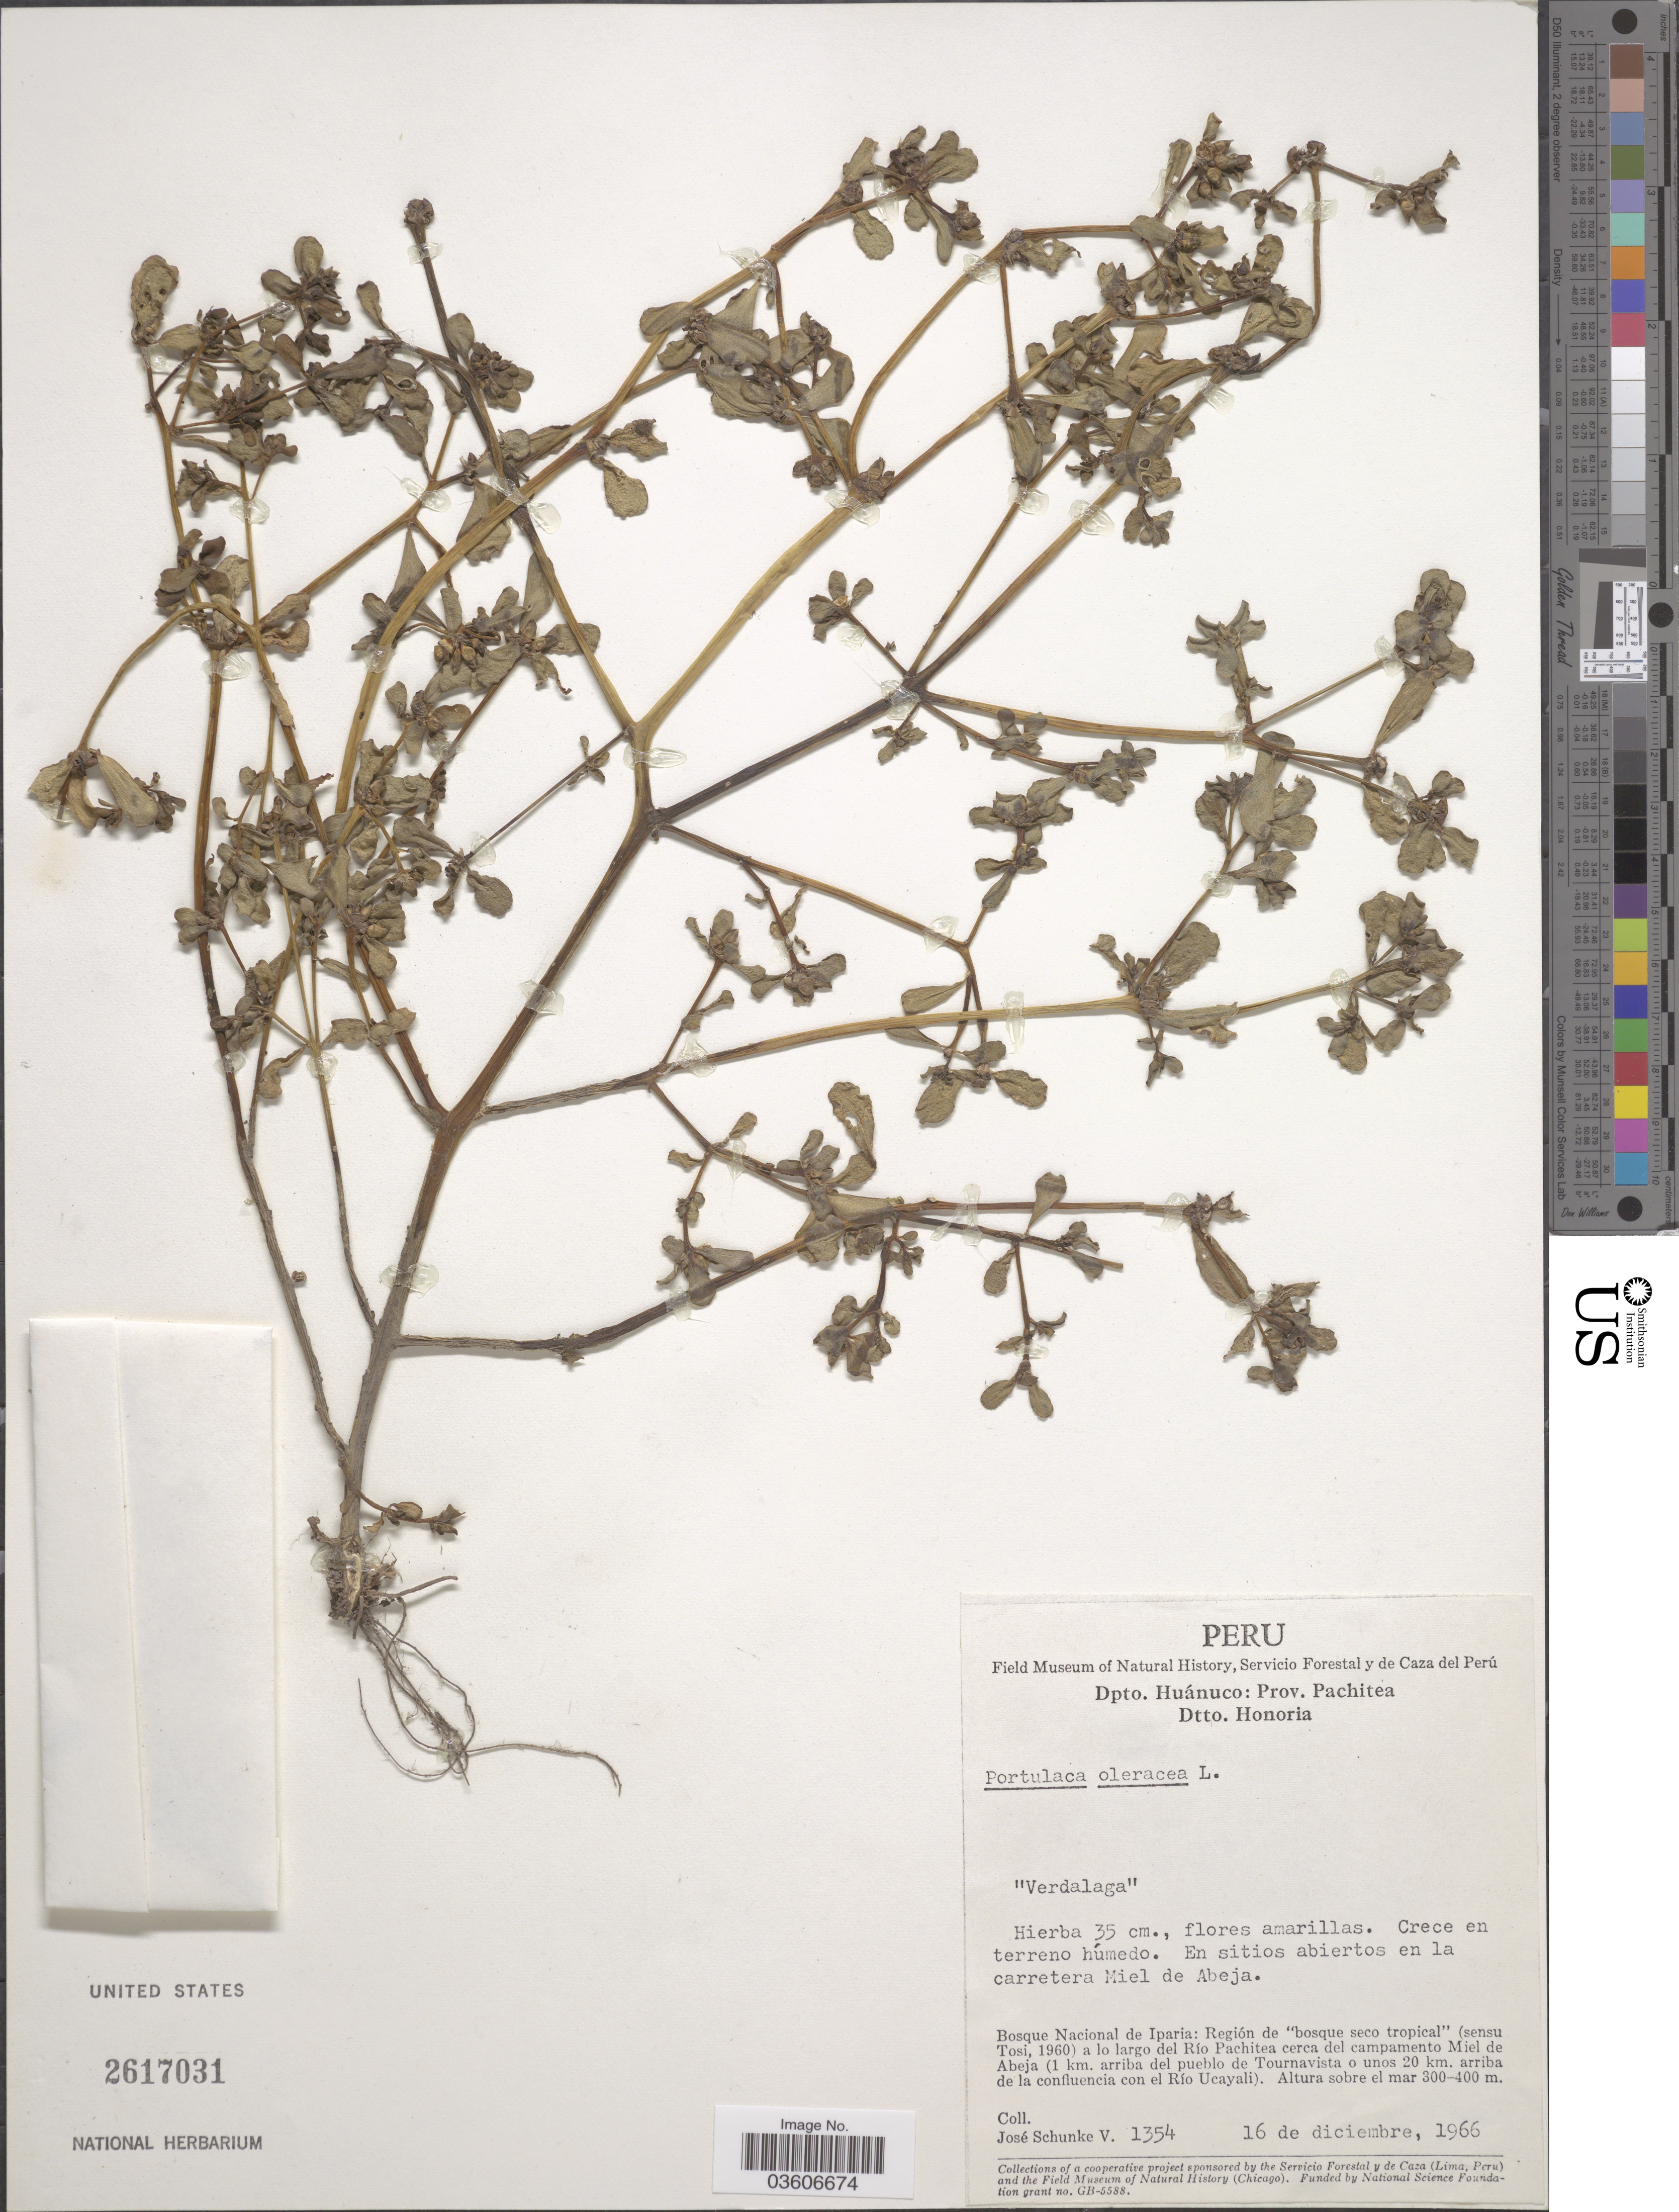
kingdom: Plantae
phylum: Tracheophyta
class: Magnoliopsida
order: Caryophyllales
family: Portulacaceae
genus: Portulaca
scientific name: Portulaca oleracea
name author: L.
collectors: J. Schunke Vigo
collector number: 1354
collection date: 1966-12-16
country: Peru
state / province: Huánuco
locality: Dpto. Huánuco: Prov. Pachitea. Dtto. Honoria. En sitios abiertos en la carretera Miel de Abeja. Bosque Nacional de Iparia: Región de "bosque seco tropical" a lo largo del Río Pachitea cerca del campamento Miel de Abeja (1 km. arriba del pueblo de Tournavista o unos 20 km. arriba de la confluencia con el Río Ucayali).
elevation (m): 300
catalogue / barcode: US 2617031